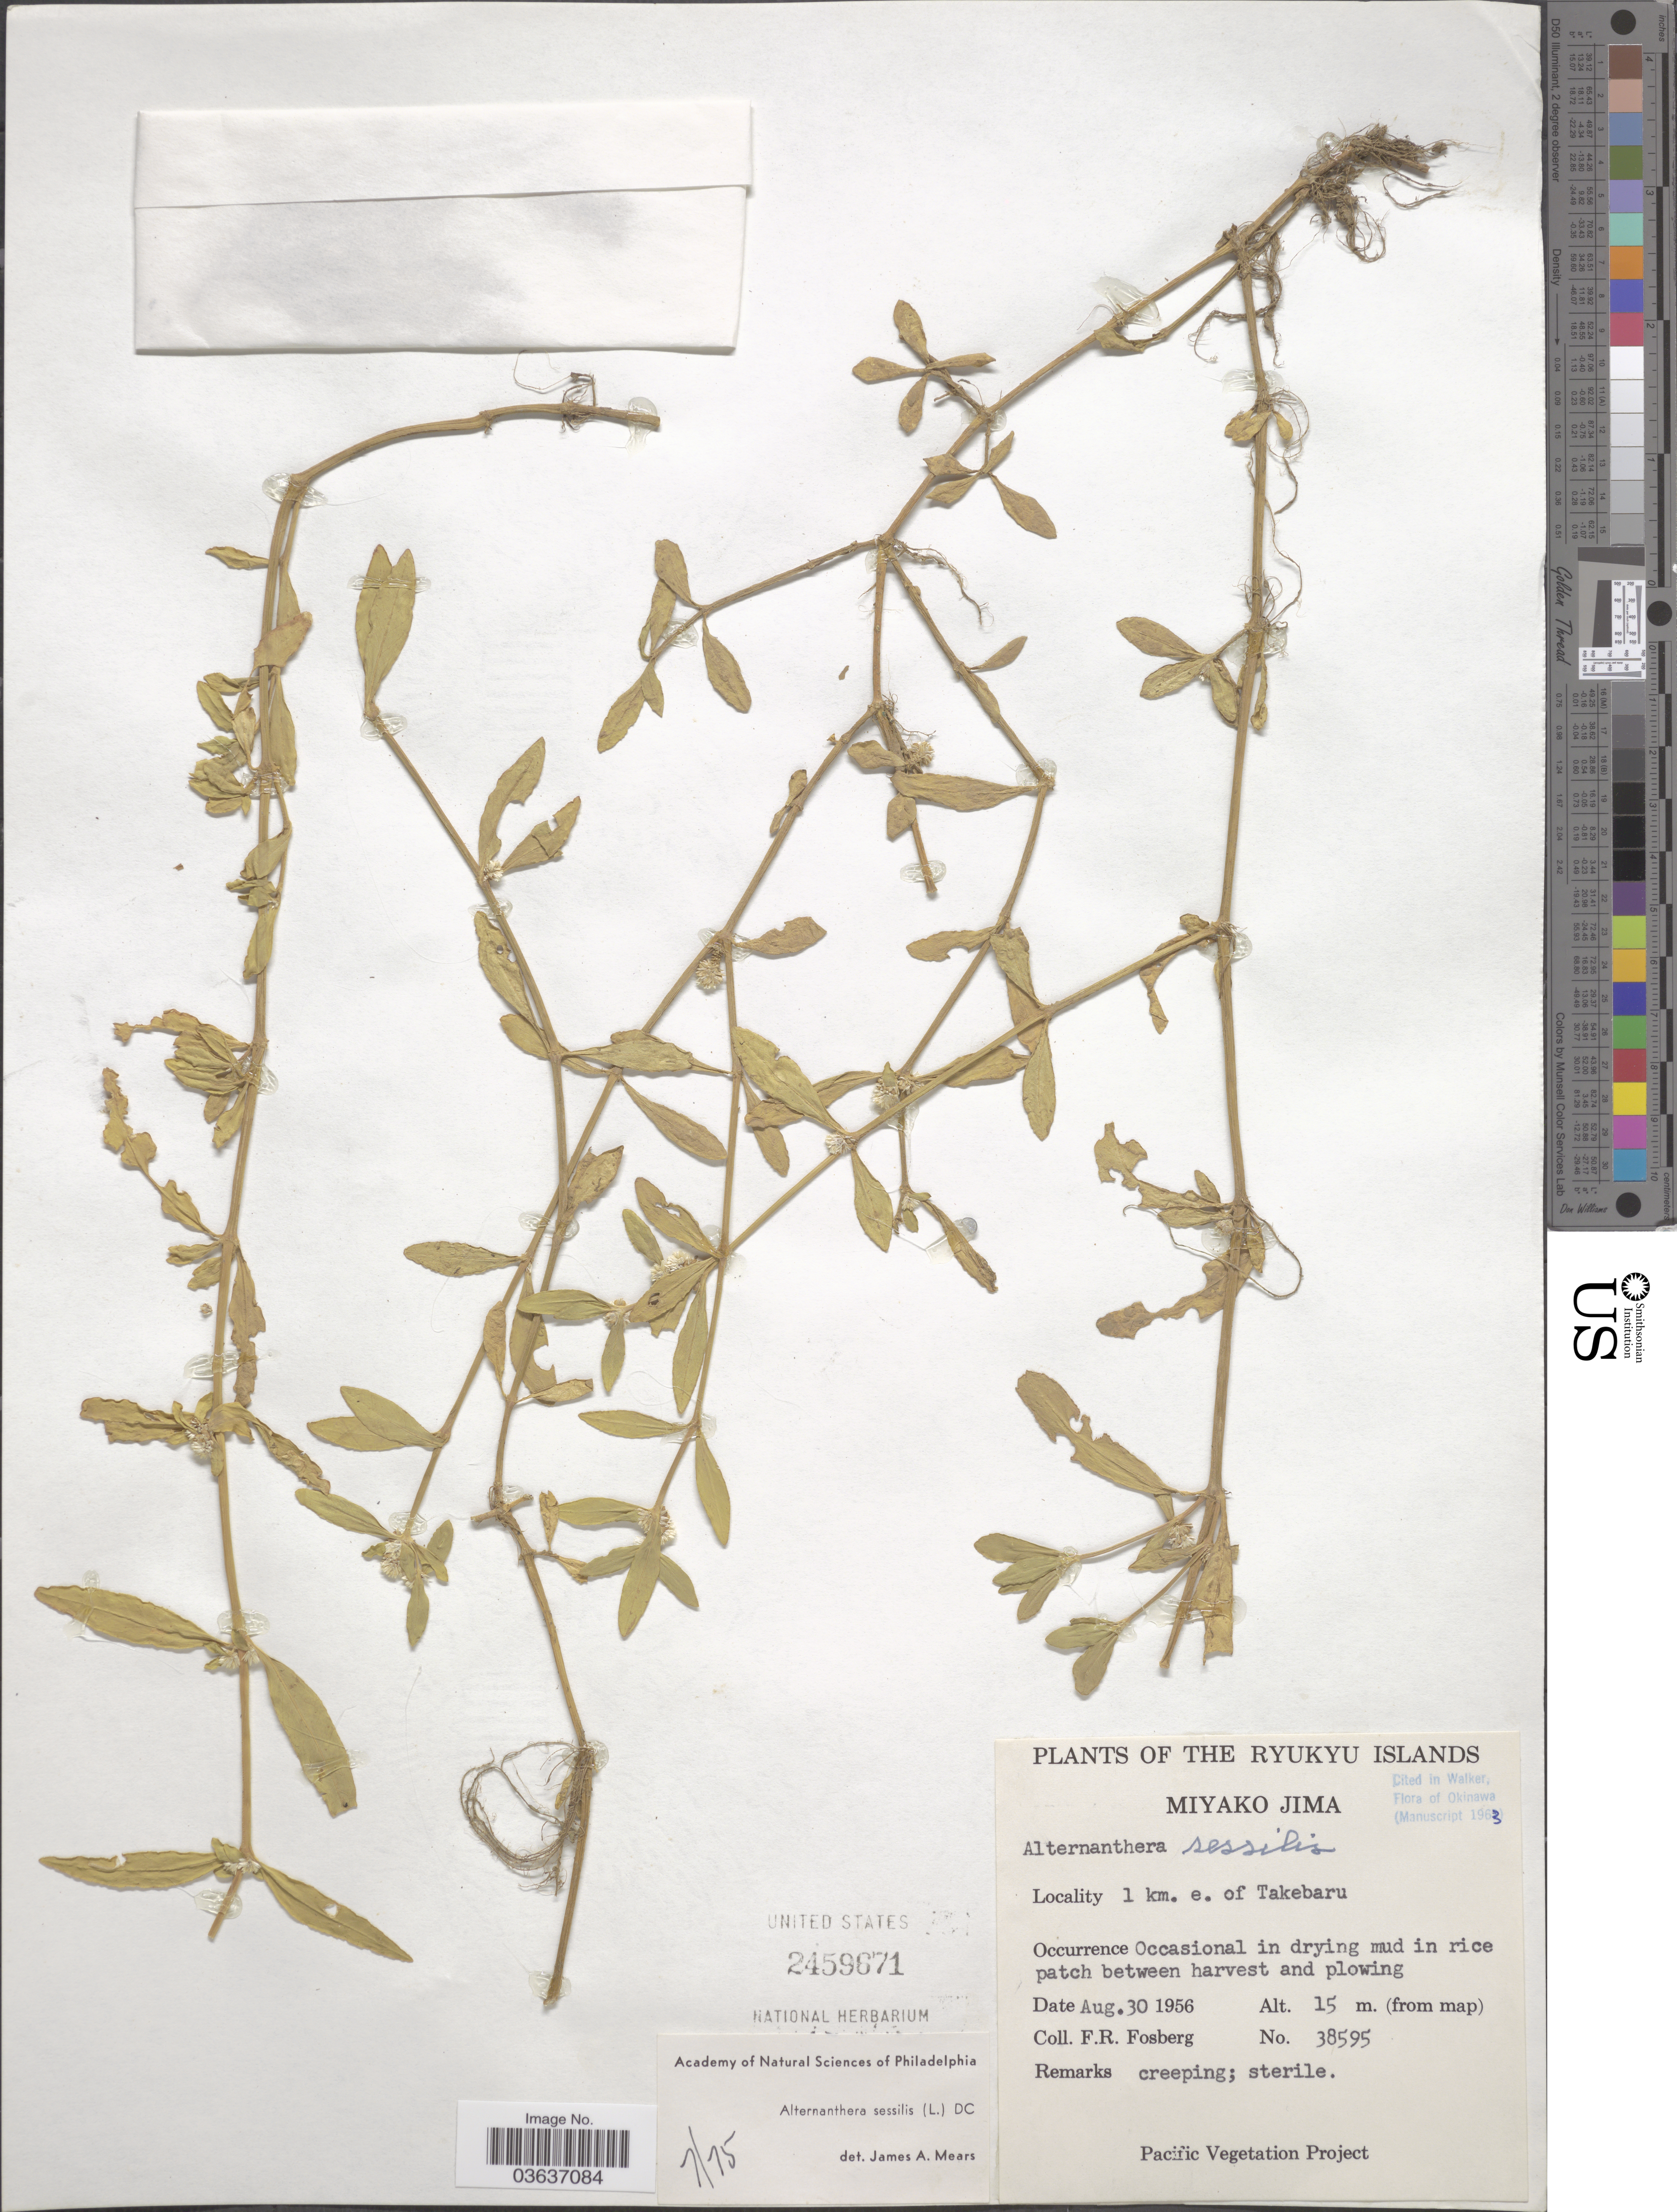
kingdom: Plantae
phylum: Tracheophyta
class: Magnoliopsida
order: Caryophyllales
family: Amaranthaceae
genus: Alternanthera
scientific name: Alternanthera sessilis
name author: (L.) DC.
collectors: F. R. Fosberg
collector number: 38595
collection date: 1956-08-30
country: Japan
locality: The Ryukyu Islands. Miyaku Jima. 1 km. e. of Takebaru.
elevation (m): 15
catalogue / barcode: US 2459671